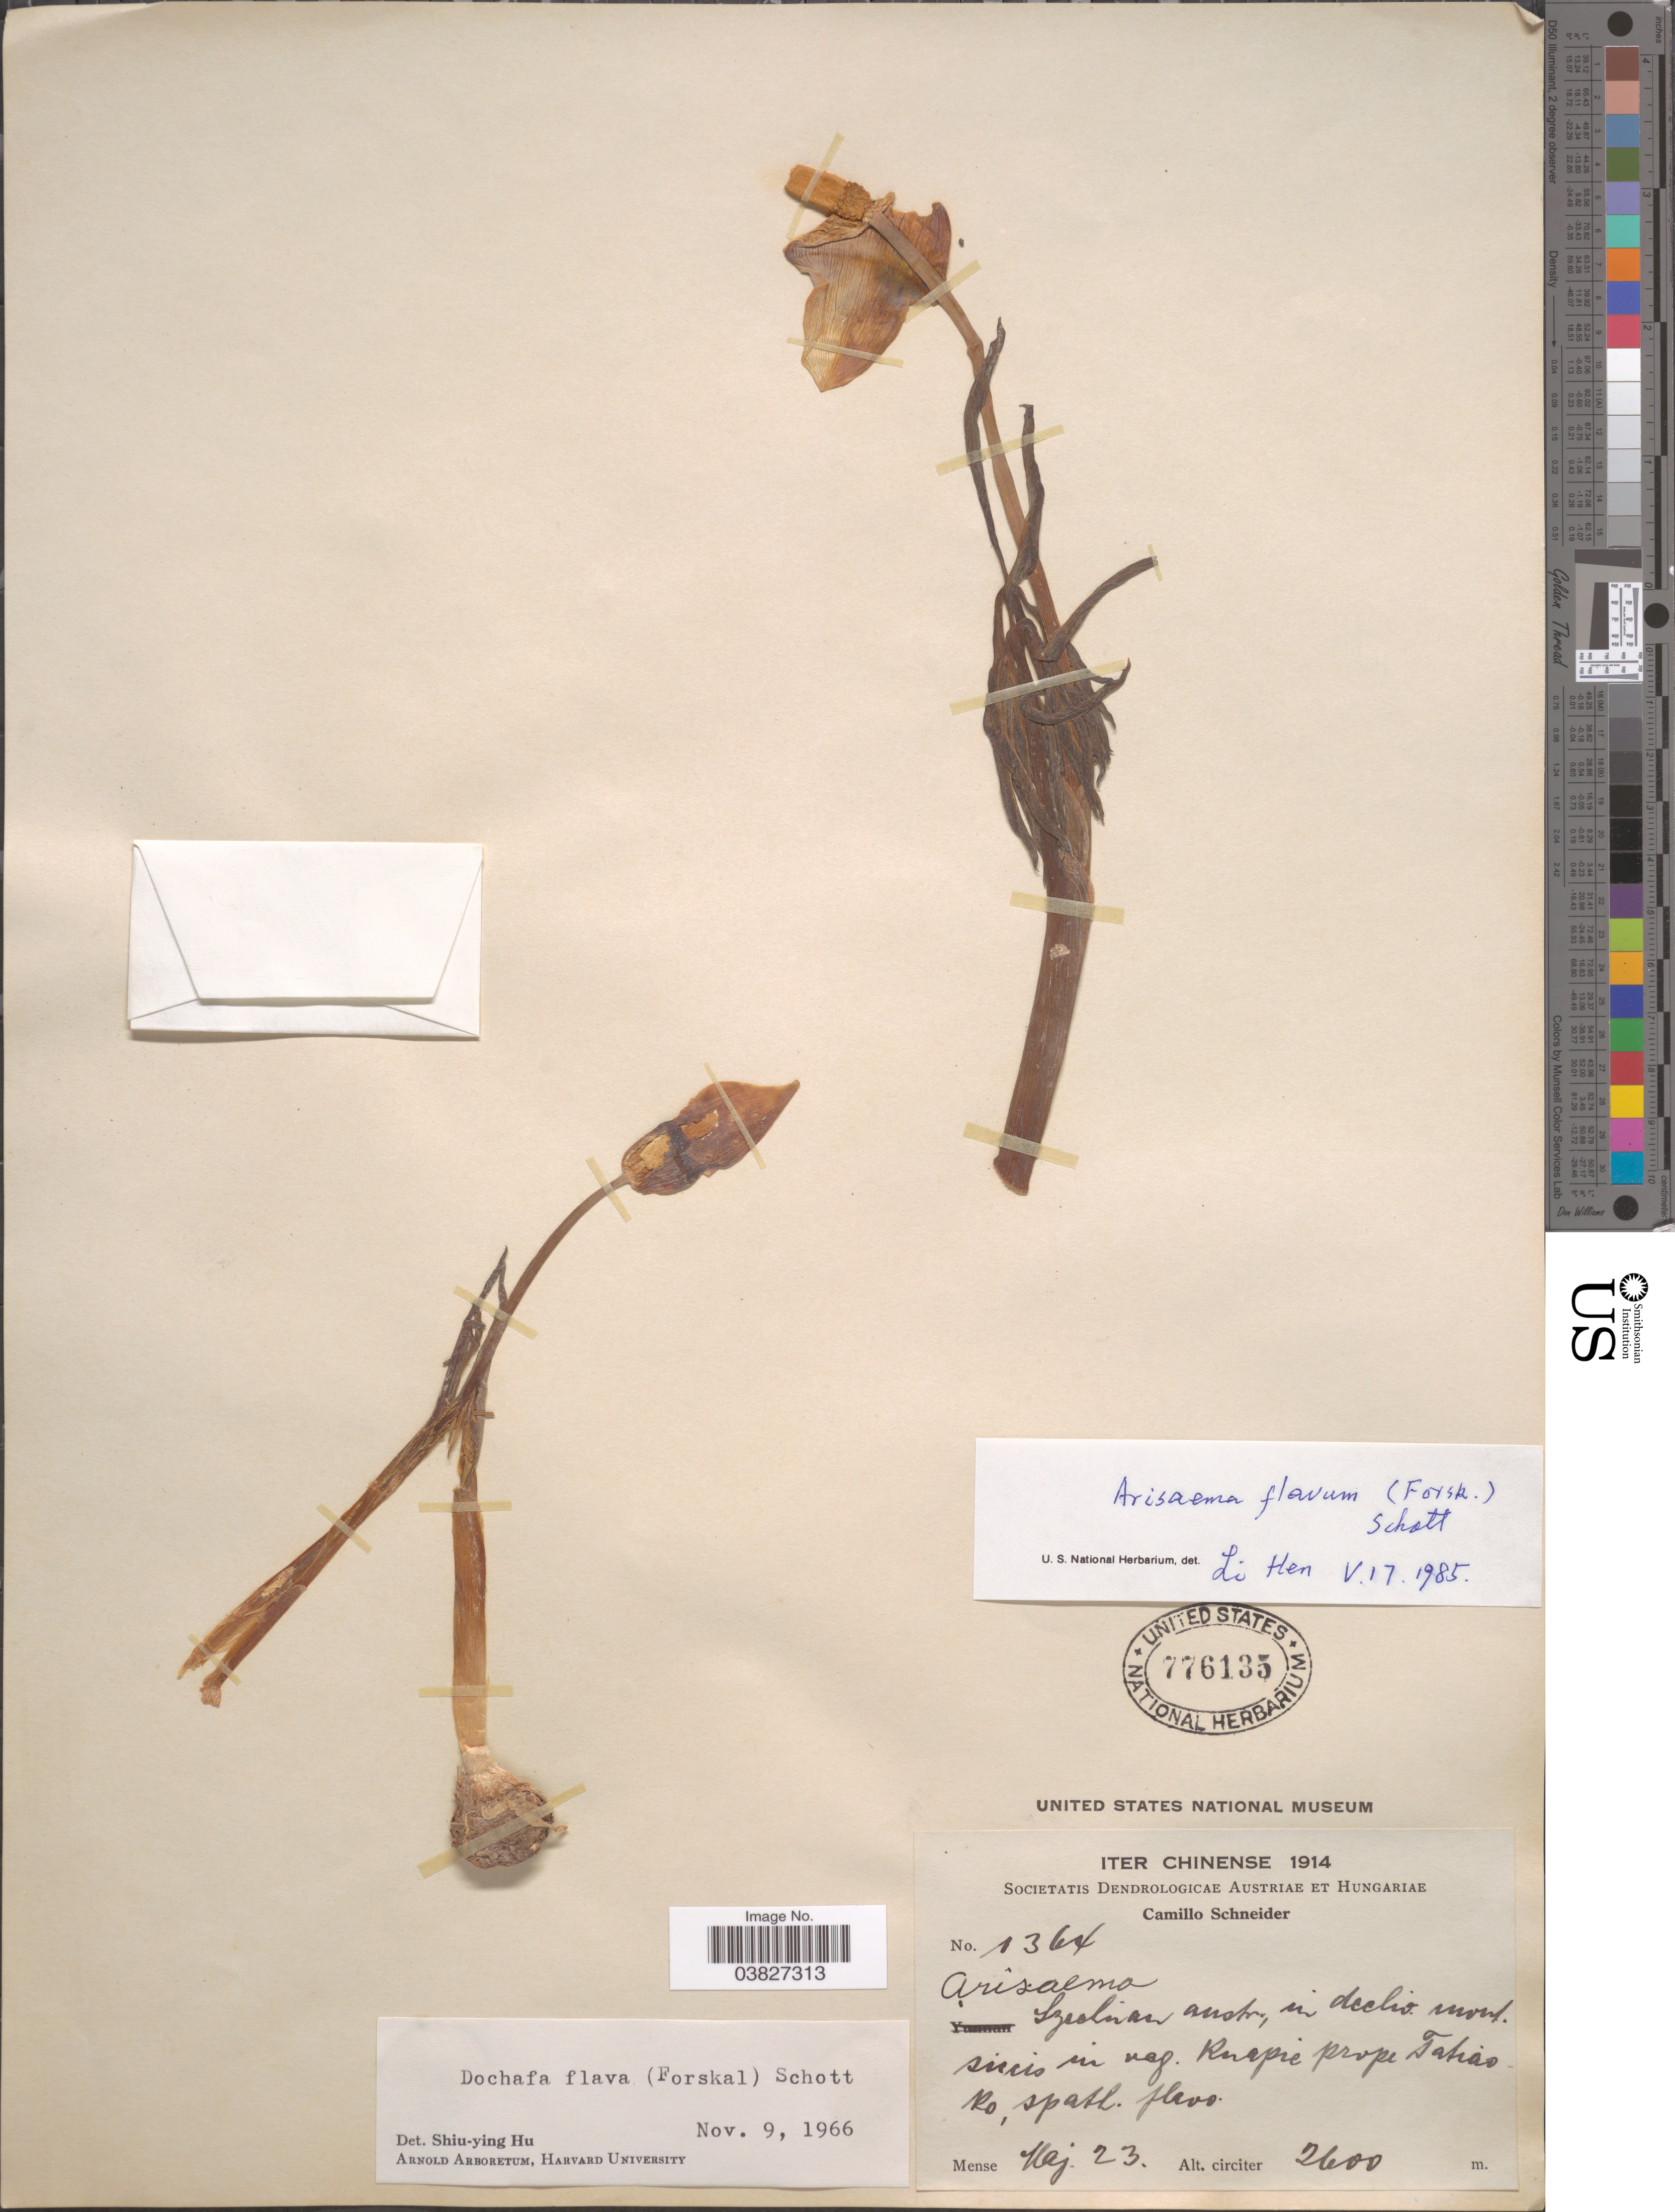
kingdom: Plantae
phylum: Tracheophyta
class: Liliopsida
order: Alismatales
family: Araceae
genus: Arisaema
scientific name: Arisaema flavum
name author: (Forssk.) Schott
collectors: C. K. Schneider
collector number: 1364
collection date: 1914-05-23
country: China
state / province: Sichuan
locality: Szechwan austr., in decliv. mont. siccis in neg [interpreted]. Knapie [interpreted] prope Tatiao Ro.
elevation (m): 2600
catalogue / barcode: US 776135